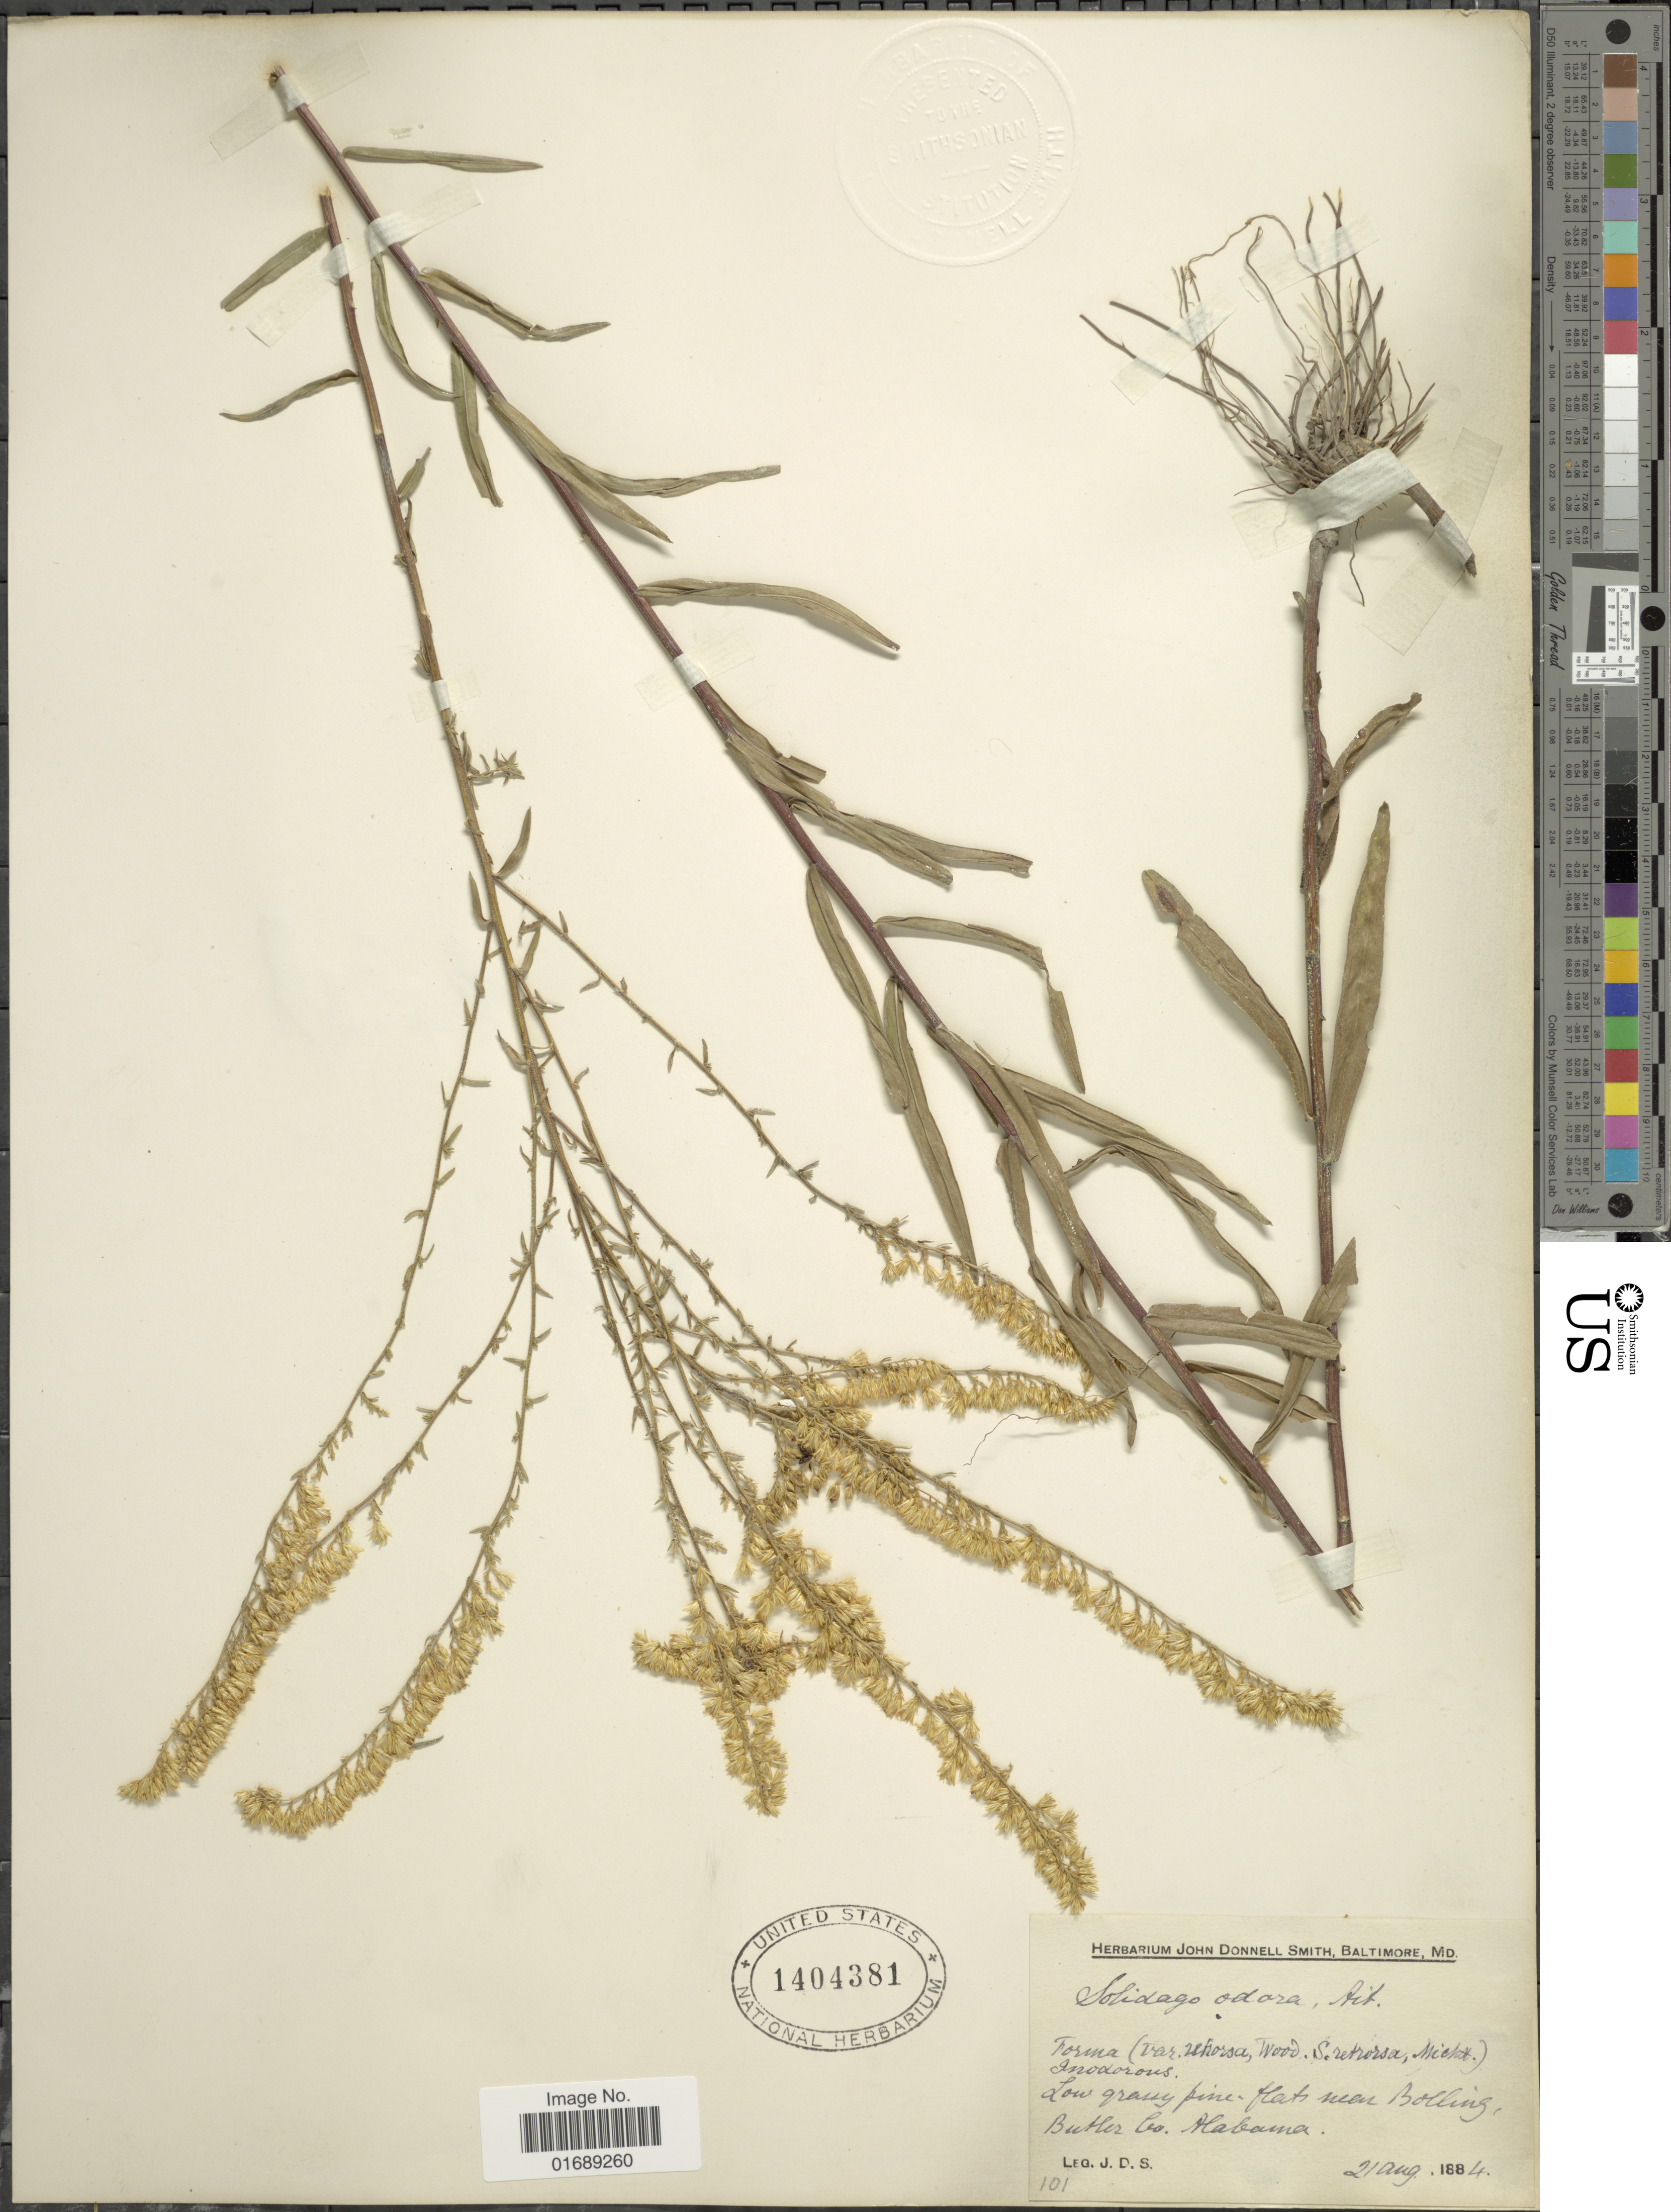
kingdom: Plantae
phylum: Tracheophyta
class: Magnoliopsida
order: Asterales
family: Asteraceae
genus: Solidago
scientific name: Solidago odora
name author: Aiton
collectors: J. Donnell Smith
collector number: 101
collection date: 1884-08-21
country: United States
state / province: Alabama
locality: Low grassy pine - flats near Bolling, Butler Co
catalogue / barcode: US 1404381